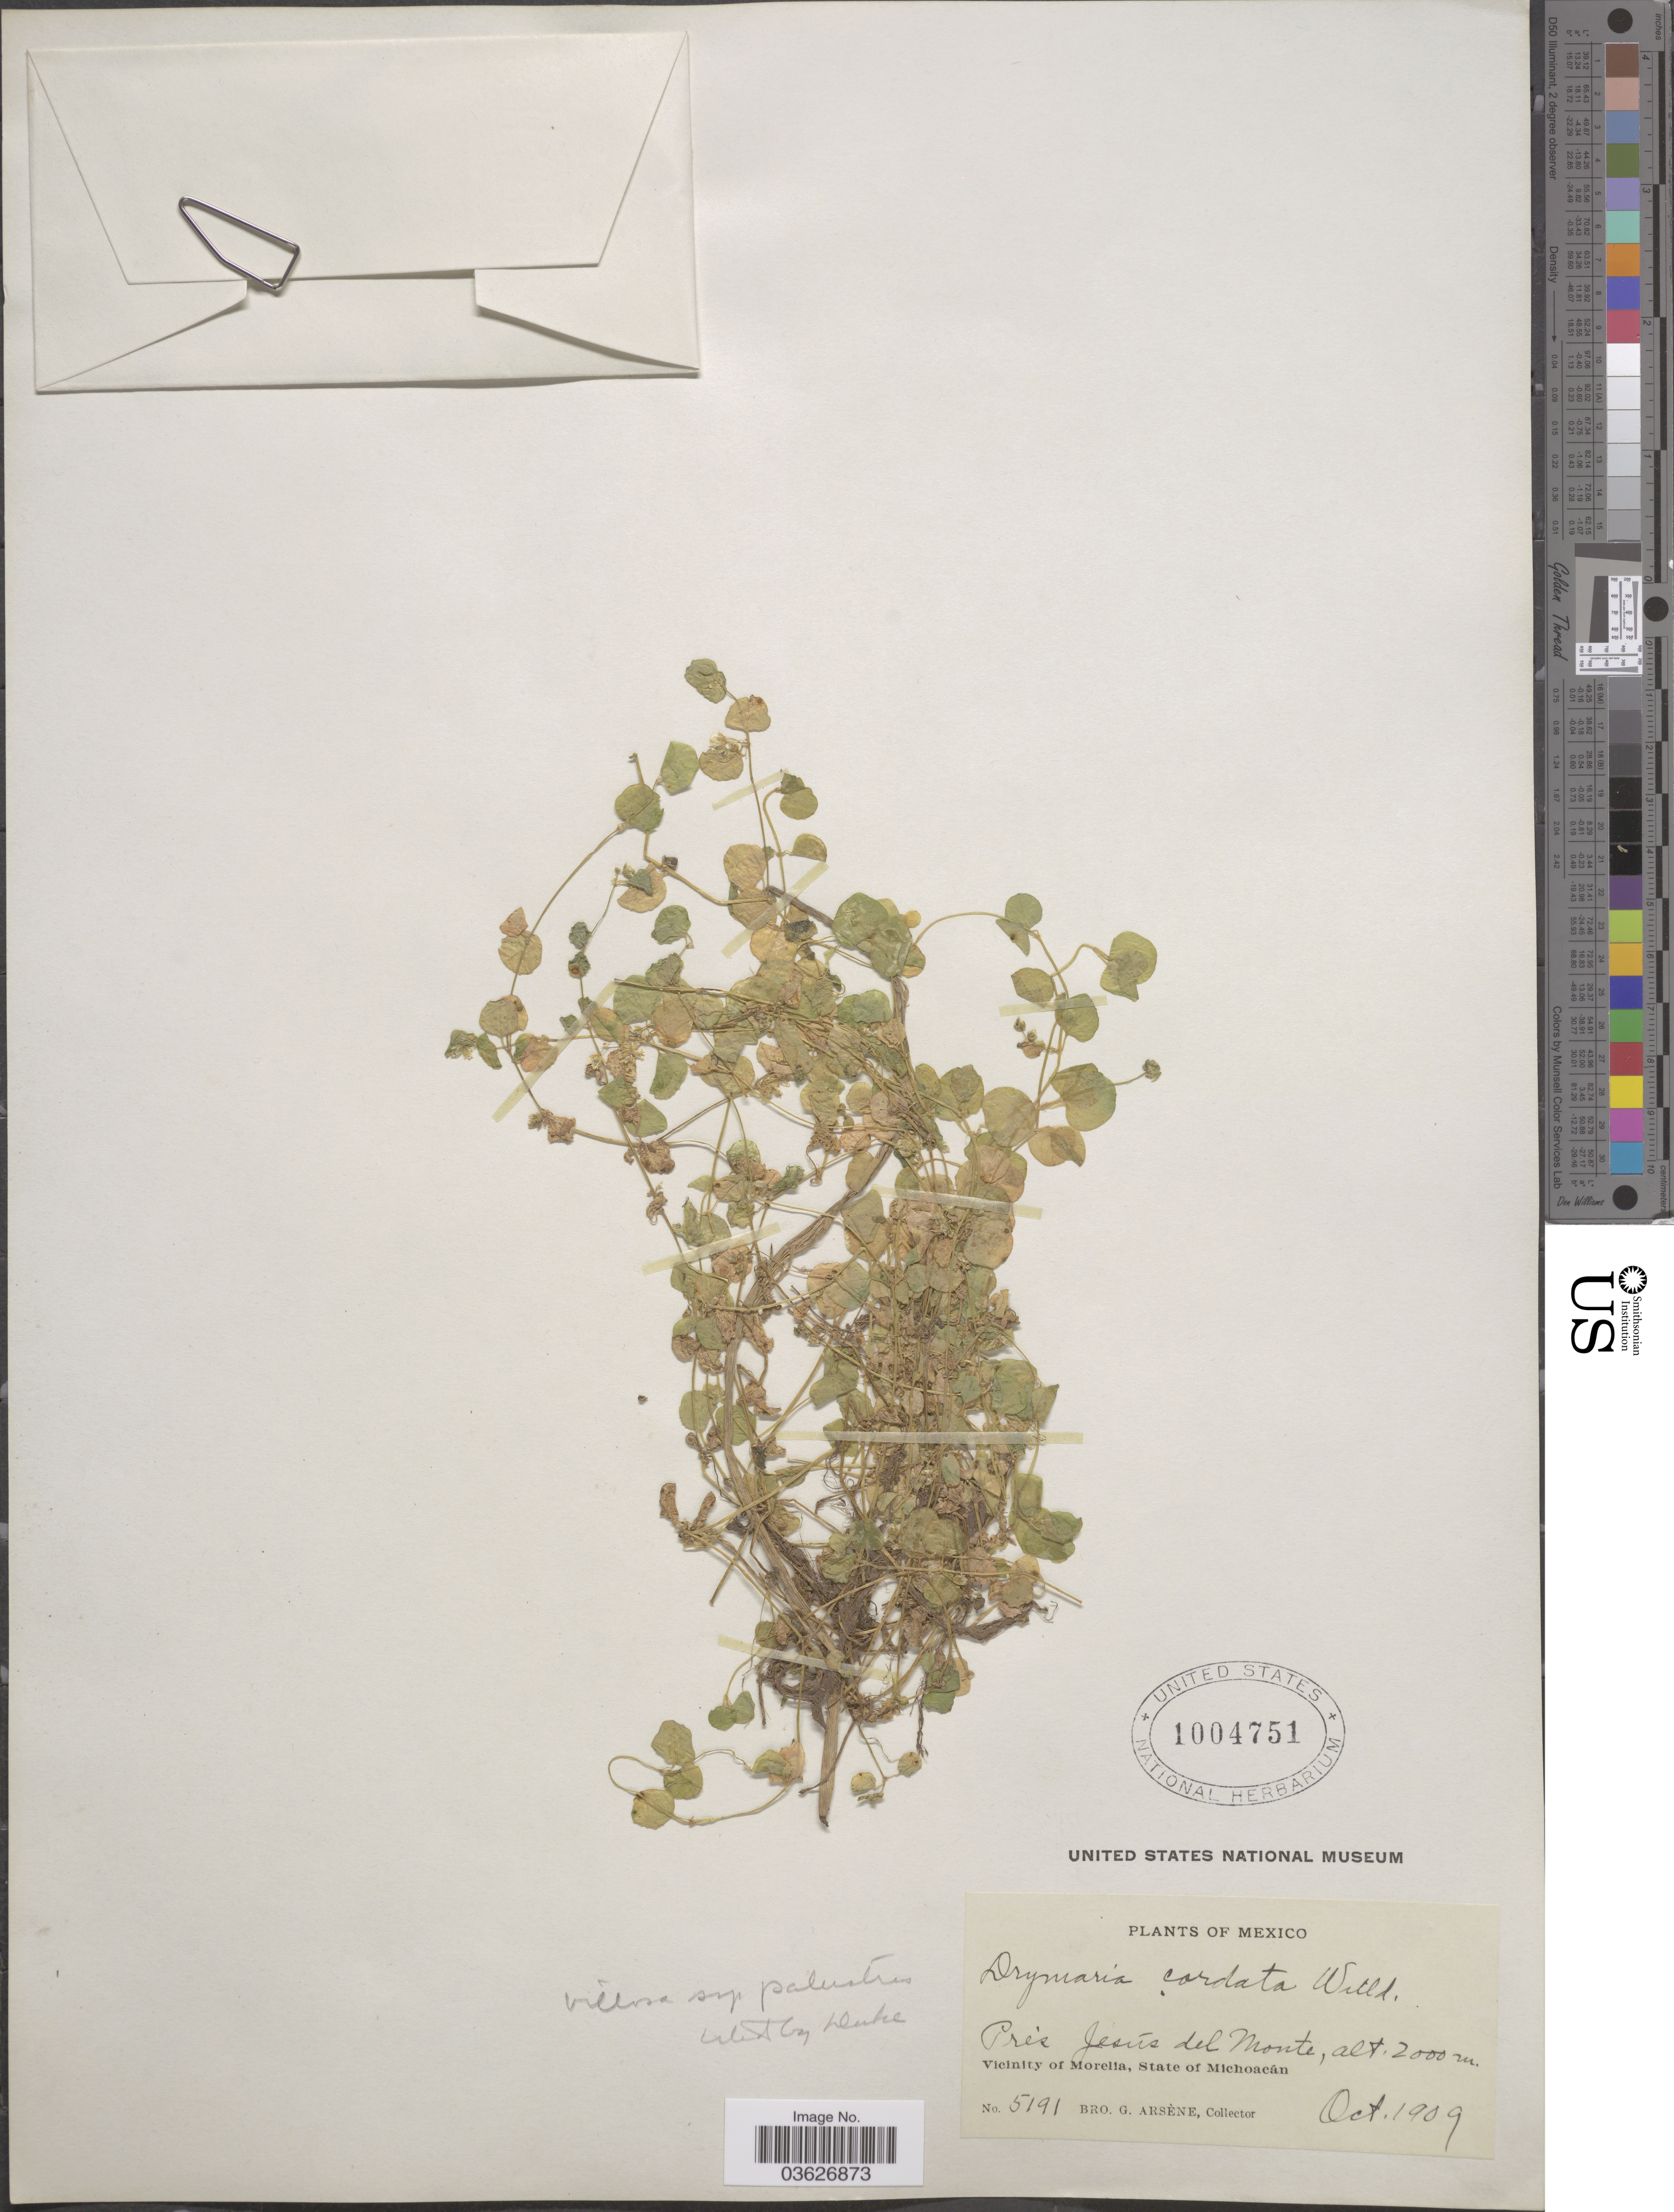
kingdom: Plantae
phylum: Tracheophyta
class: Magnoliopsida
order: Caryophyllales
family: Caryophyllaceae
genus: Drymaria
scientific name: Drymaria villosa subsp. palustris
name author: (Cham. & Schltdl.) J.A. Duke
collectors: Bro. G. Arsène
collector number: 5191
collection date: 1909-10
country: Mexico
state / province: Michoacán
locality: Près Jesús del Monte. Vicinity of Morelia.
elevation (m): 2000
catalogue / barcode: US 1004751